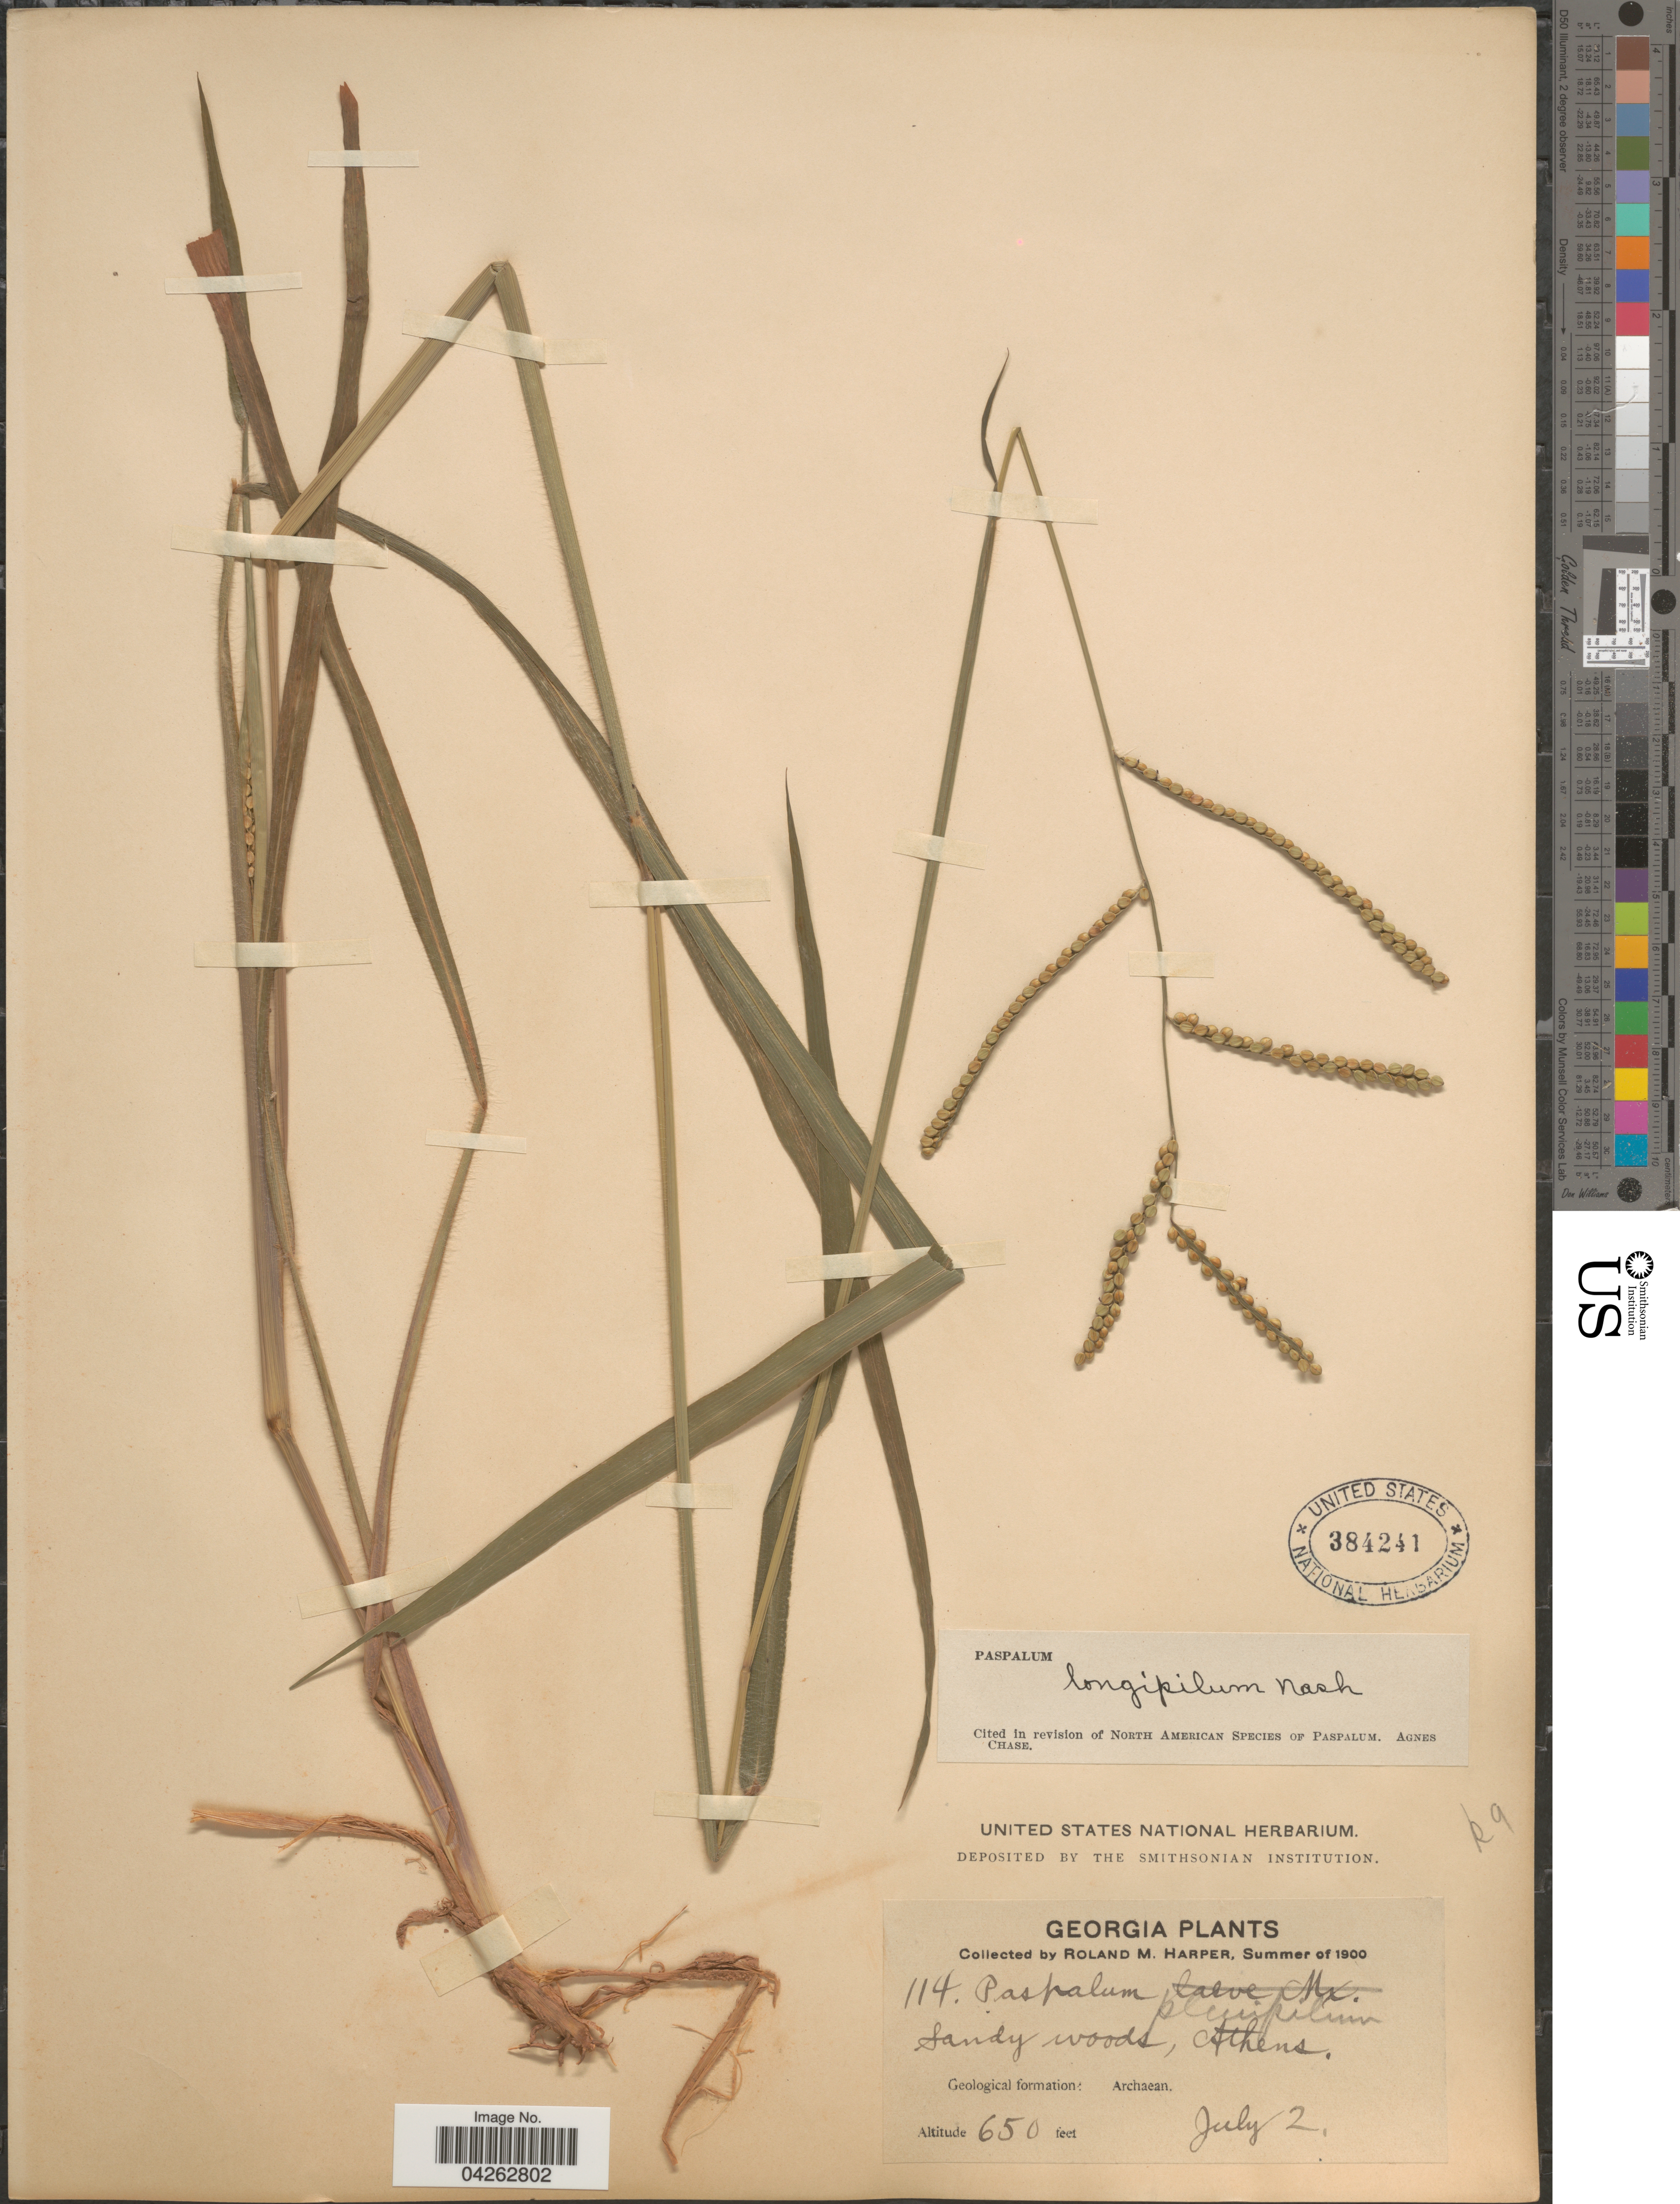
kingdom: Plantae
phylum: Tracheophyta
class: Liliopsida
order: Poales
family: Poaceae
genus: Paspalum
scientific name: Paspalum longipilum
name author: Nash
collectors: R. M. Harper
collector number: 114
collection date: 1900-07-02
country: United States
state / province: Georgia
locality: Athens. Geological formation: Archaean.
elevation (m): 198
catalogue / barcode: US 384241